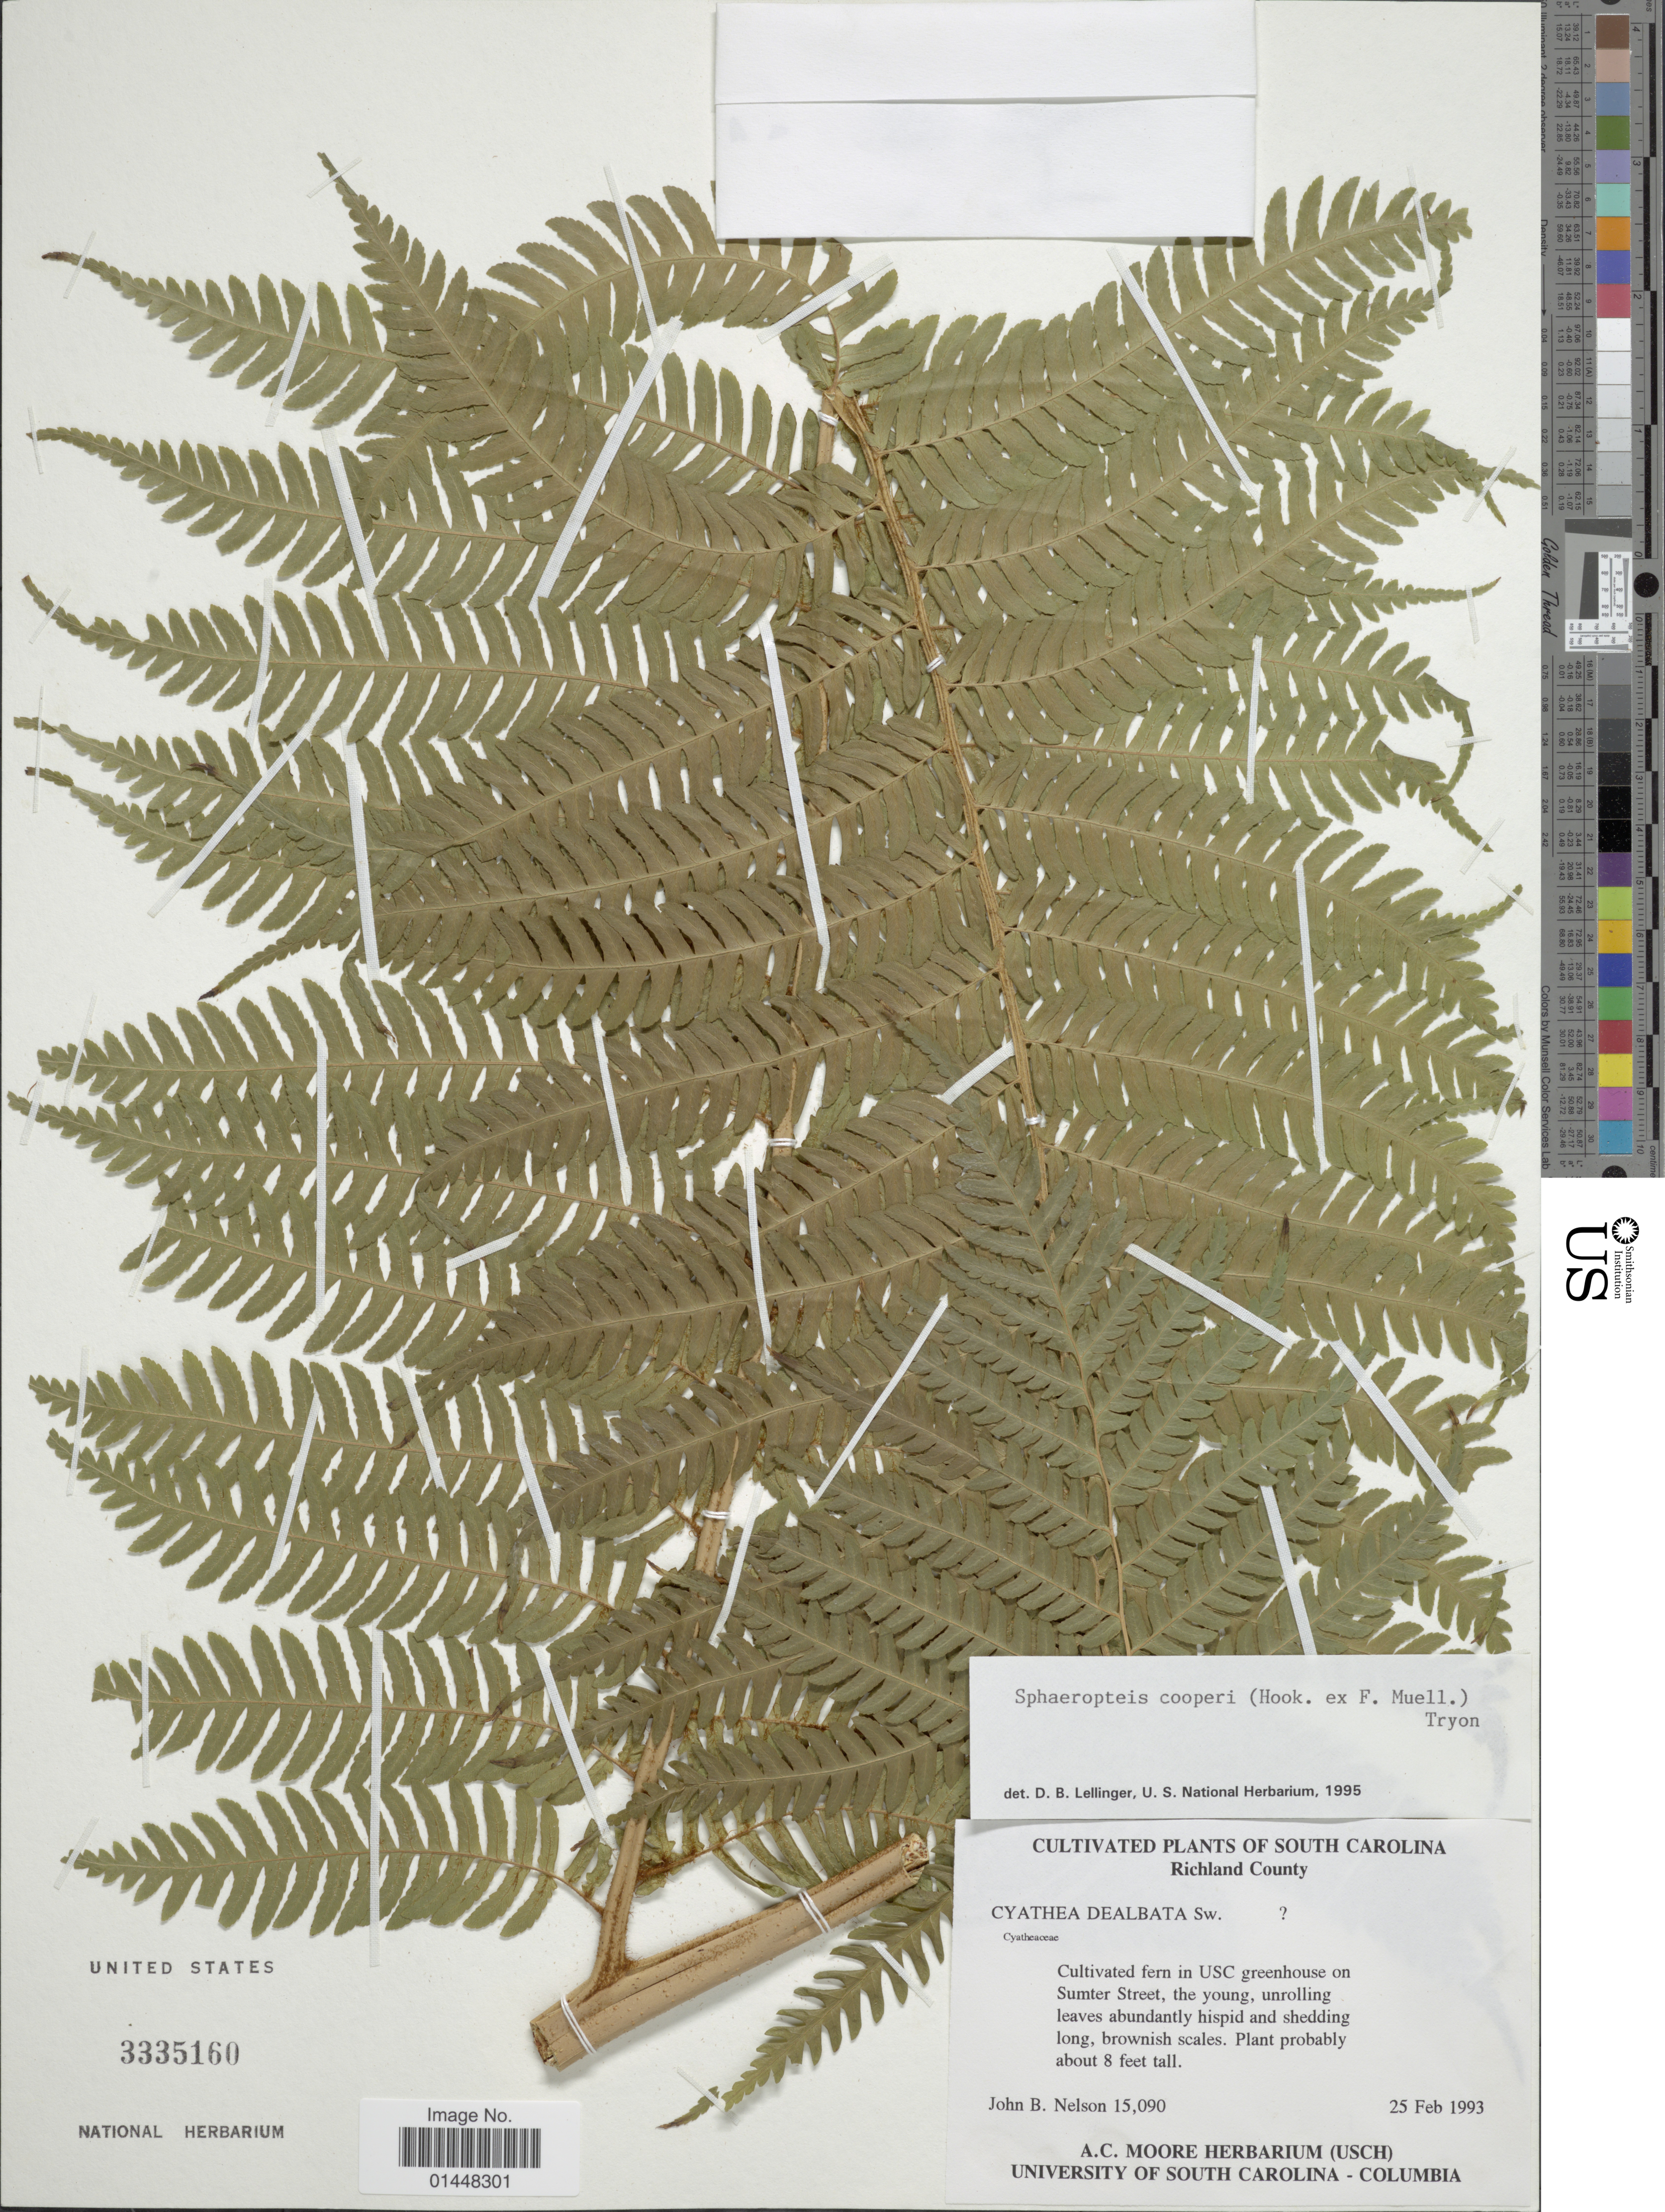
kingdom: Plantae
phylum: Tracheophyta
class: Polypodiopsida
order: Cyatheales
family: Cyatheaceae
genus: Cyathea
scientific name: Cyathea dealbata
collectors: J. B. Nelson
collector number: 15090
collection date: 1993-02-25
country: United States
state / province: South Carolina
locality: Richland County. USC greenhouse on Sumter Street.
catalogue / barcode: US 3335160